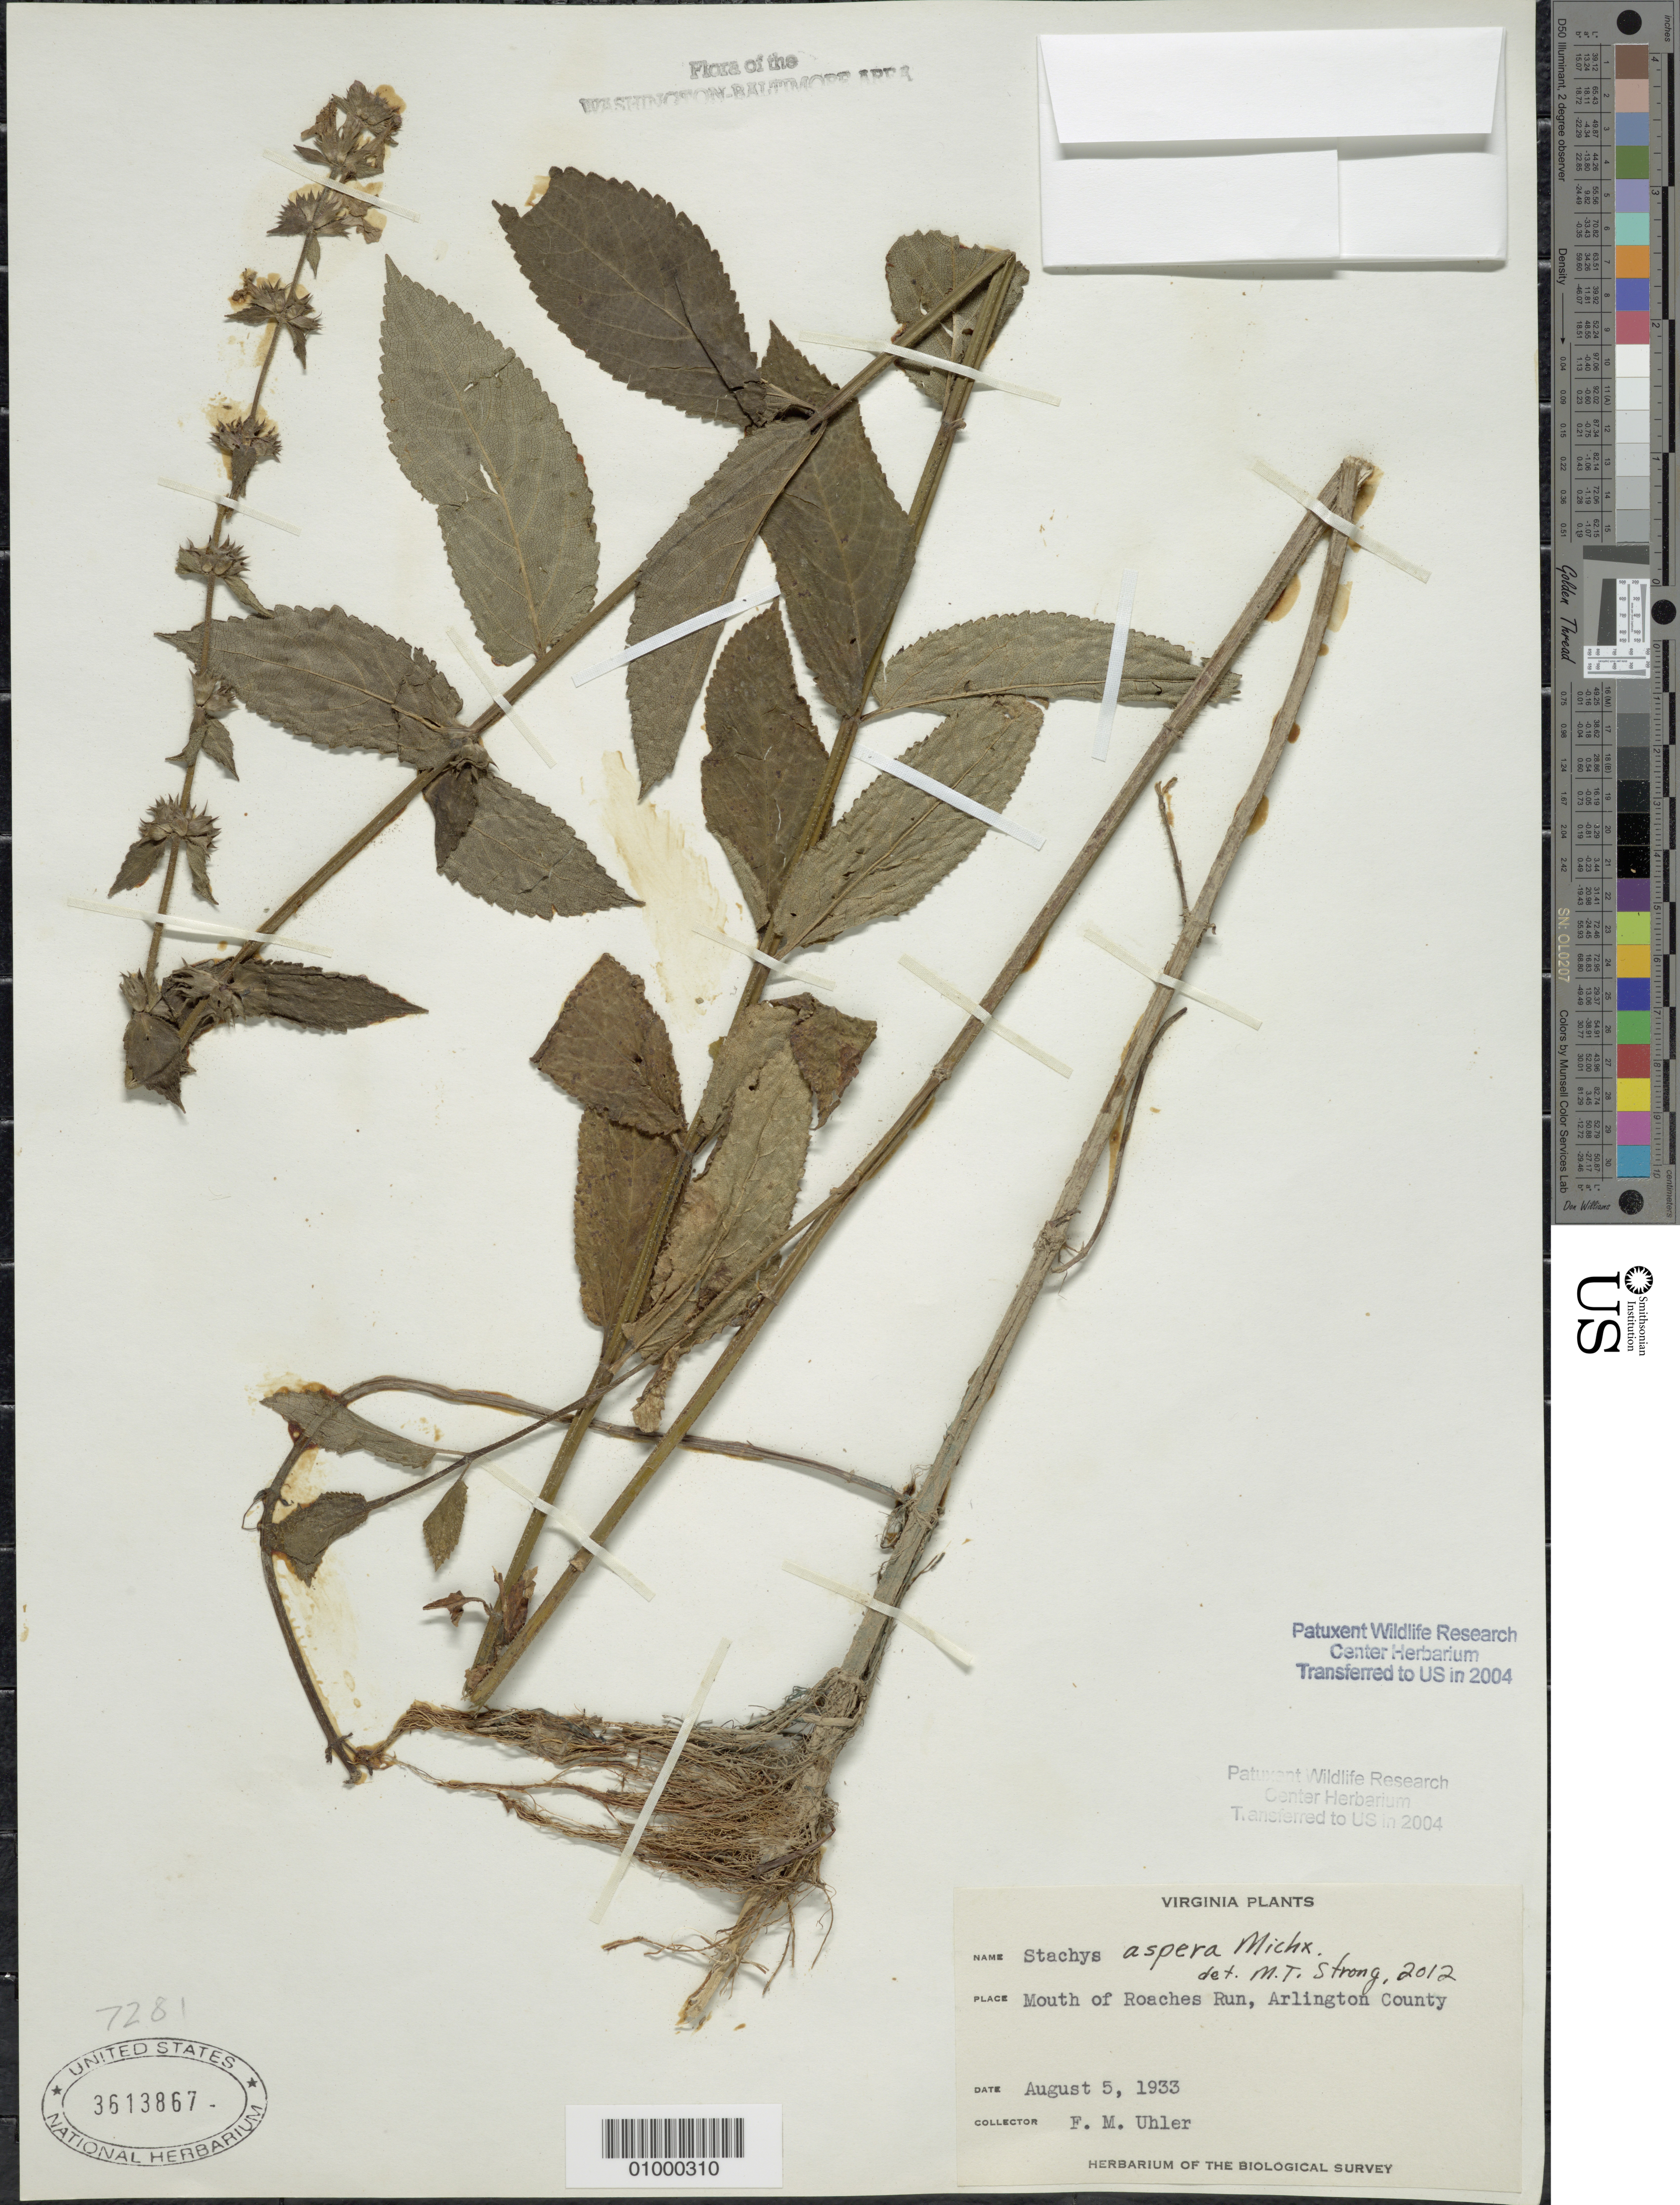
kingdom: Plantae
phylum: Tracheophyta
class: Magnoliopsida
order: Lamiales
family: Lamiaceae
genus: Stachys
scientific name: Stachys aspera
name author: Michx.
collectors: F. M. Uhler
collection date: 1933-08-05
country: United States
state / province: Virginia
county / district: Arlington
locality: Mouth of Roaches Run.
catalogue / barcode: US 3613867